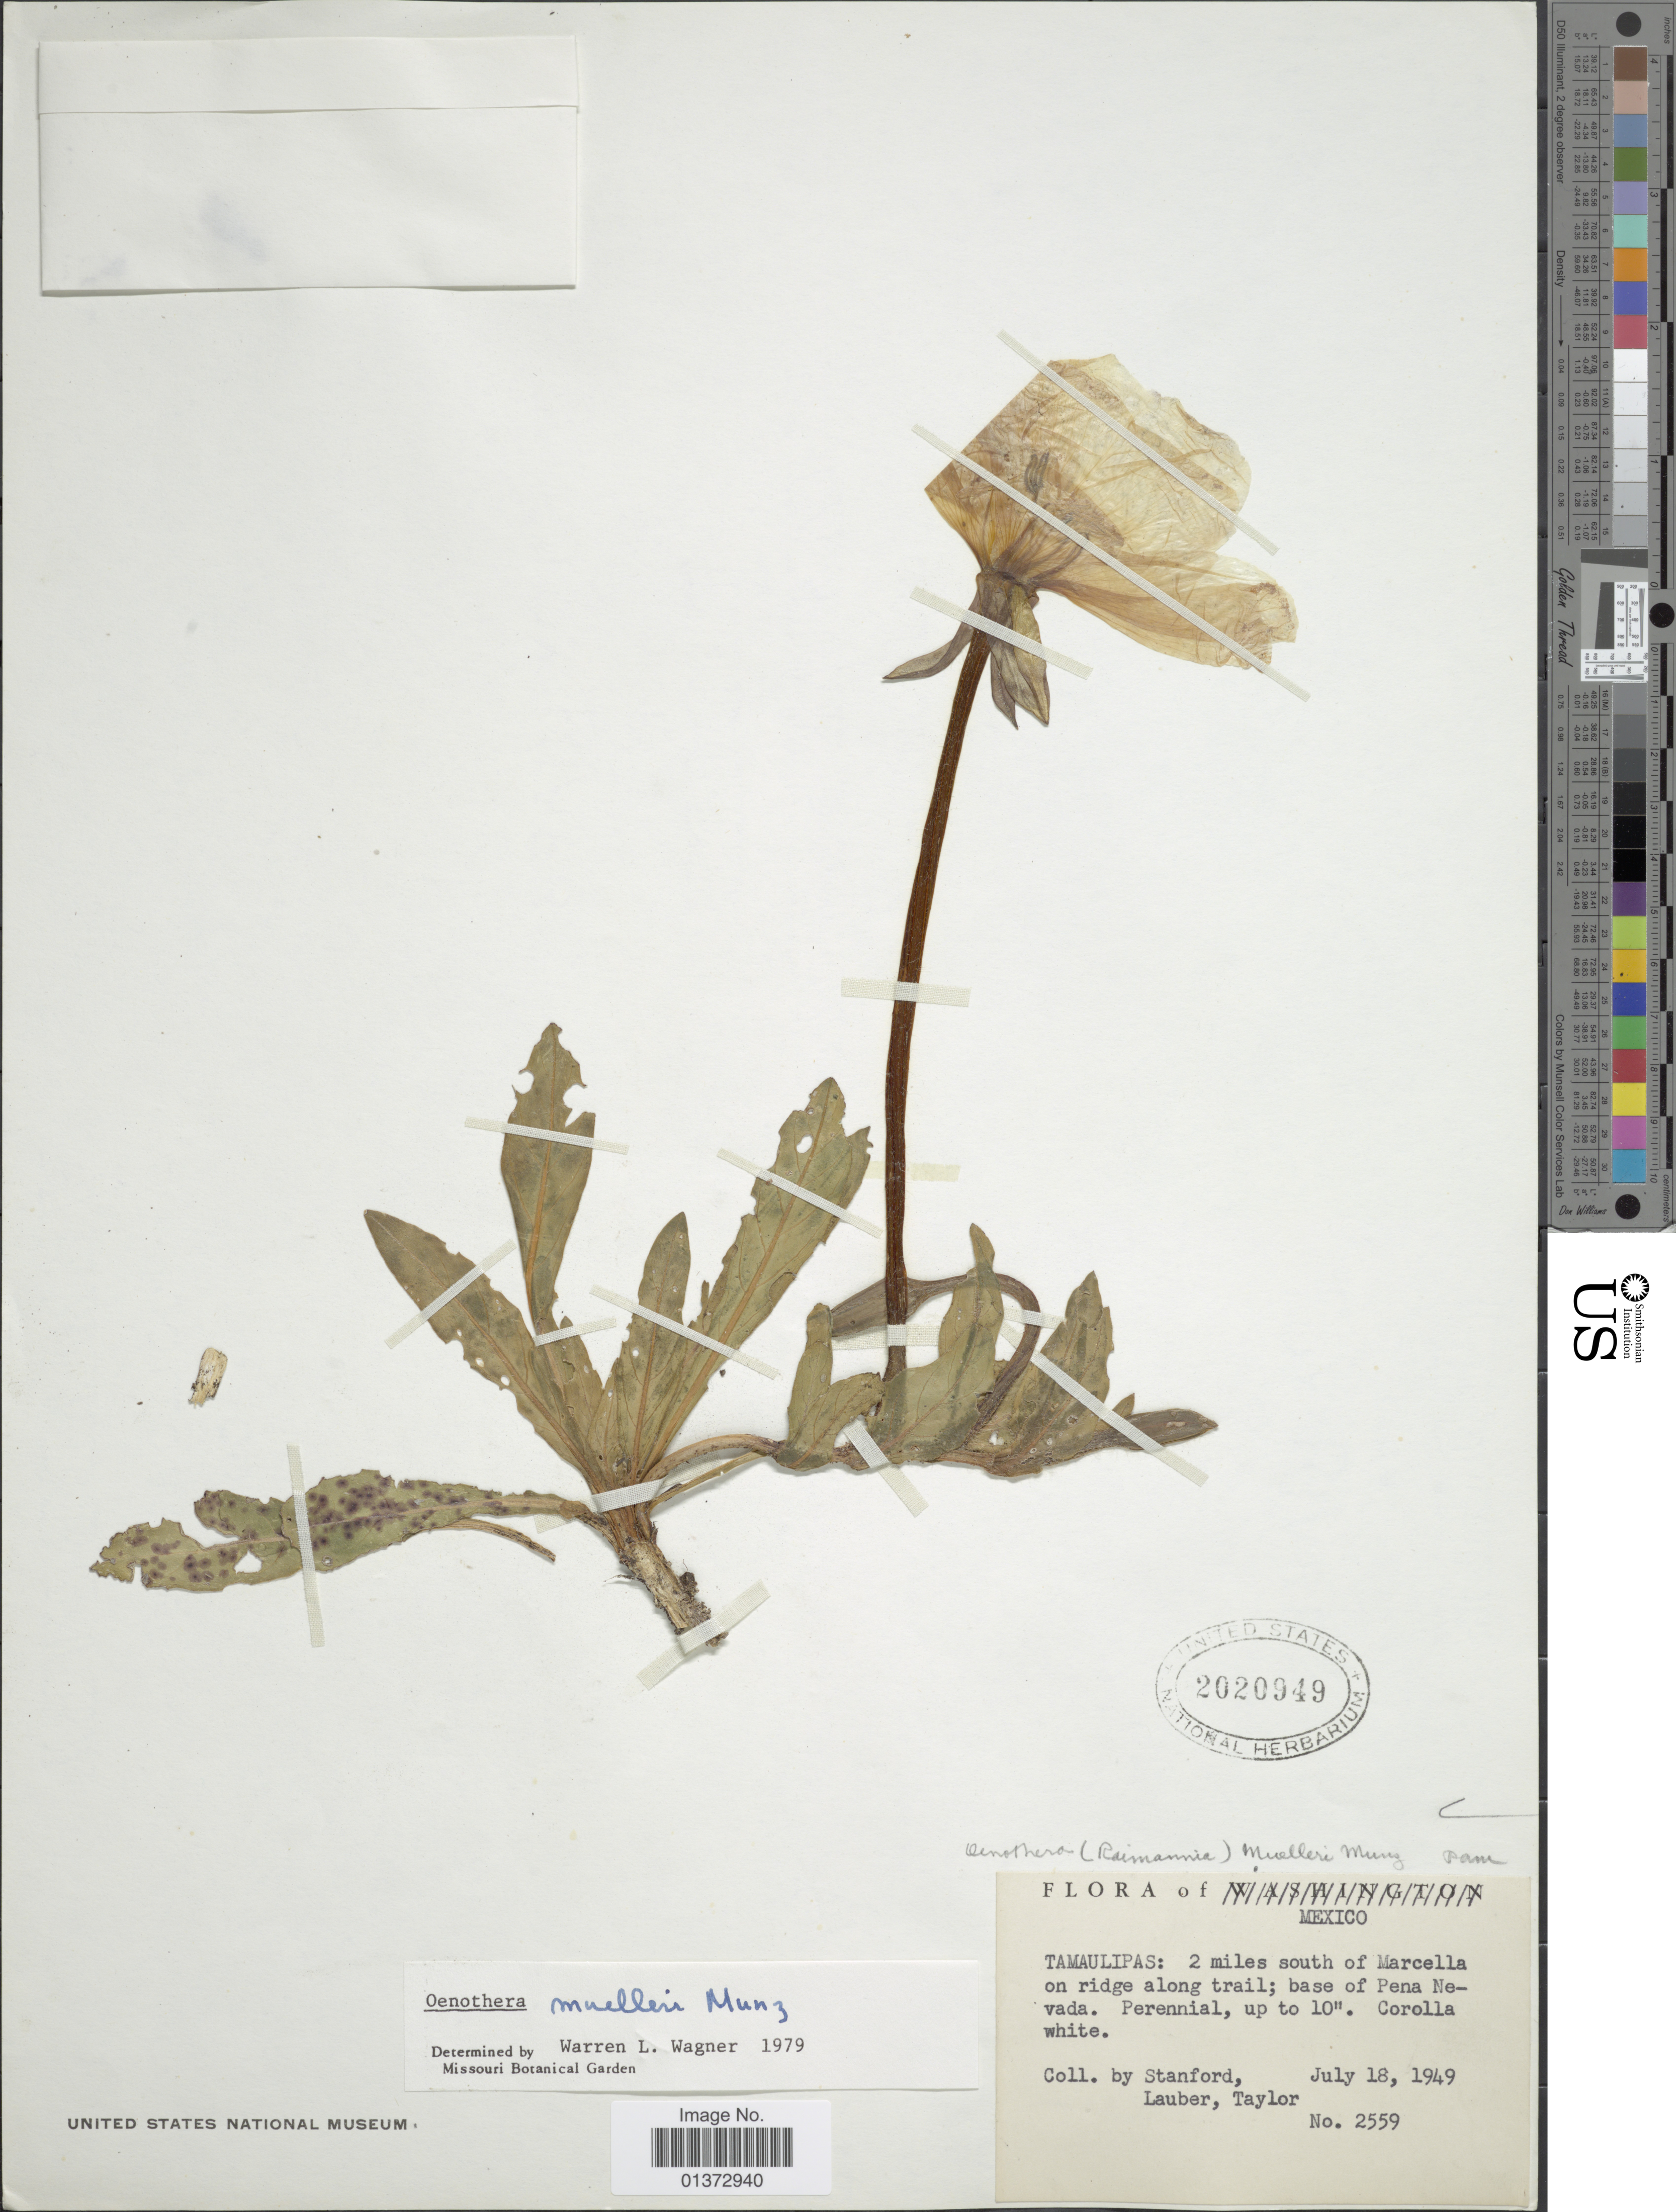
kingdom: Plantae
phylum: Tracheophyta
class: Magnoliopsida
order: Myrtales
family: Onagraceae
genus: Oenothera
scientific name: Oenothera muelleri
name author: Munz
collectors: -. Stanford, -. Lauber & -- Taylor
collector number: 2559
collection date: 1949-07-18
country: Mexico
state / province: Tamaulipas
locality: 2 miles south of Marcella on ridge along trail; base of Pena Nevada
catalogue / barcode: US 2020949